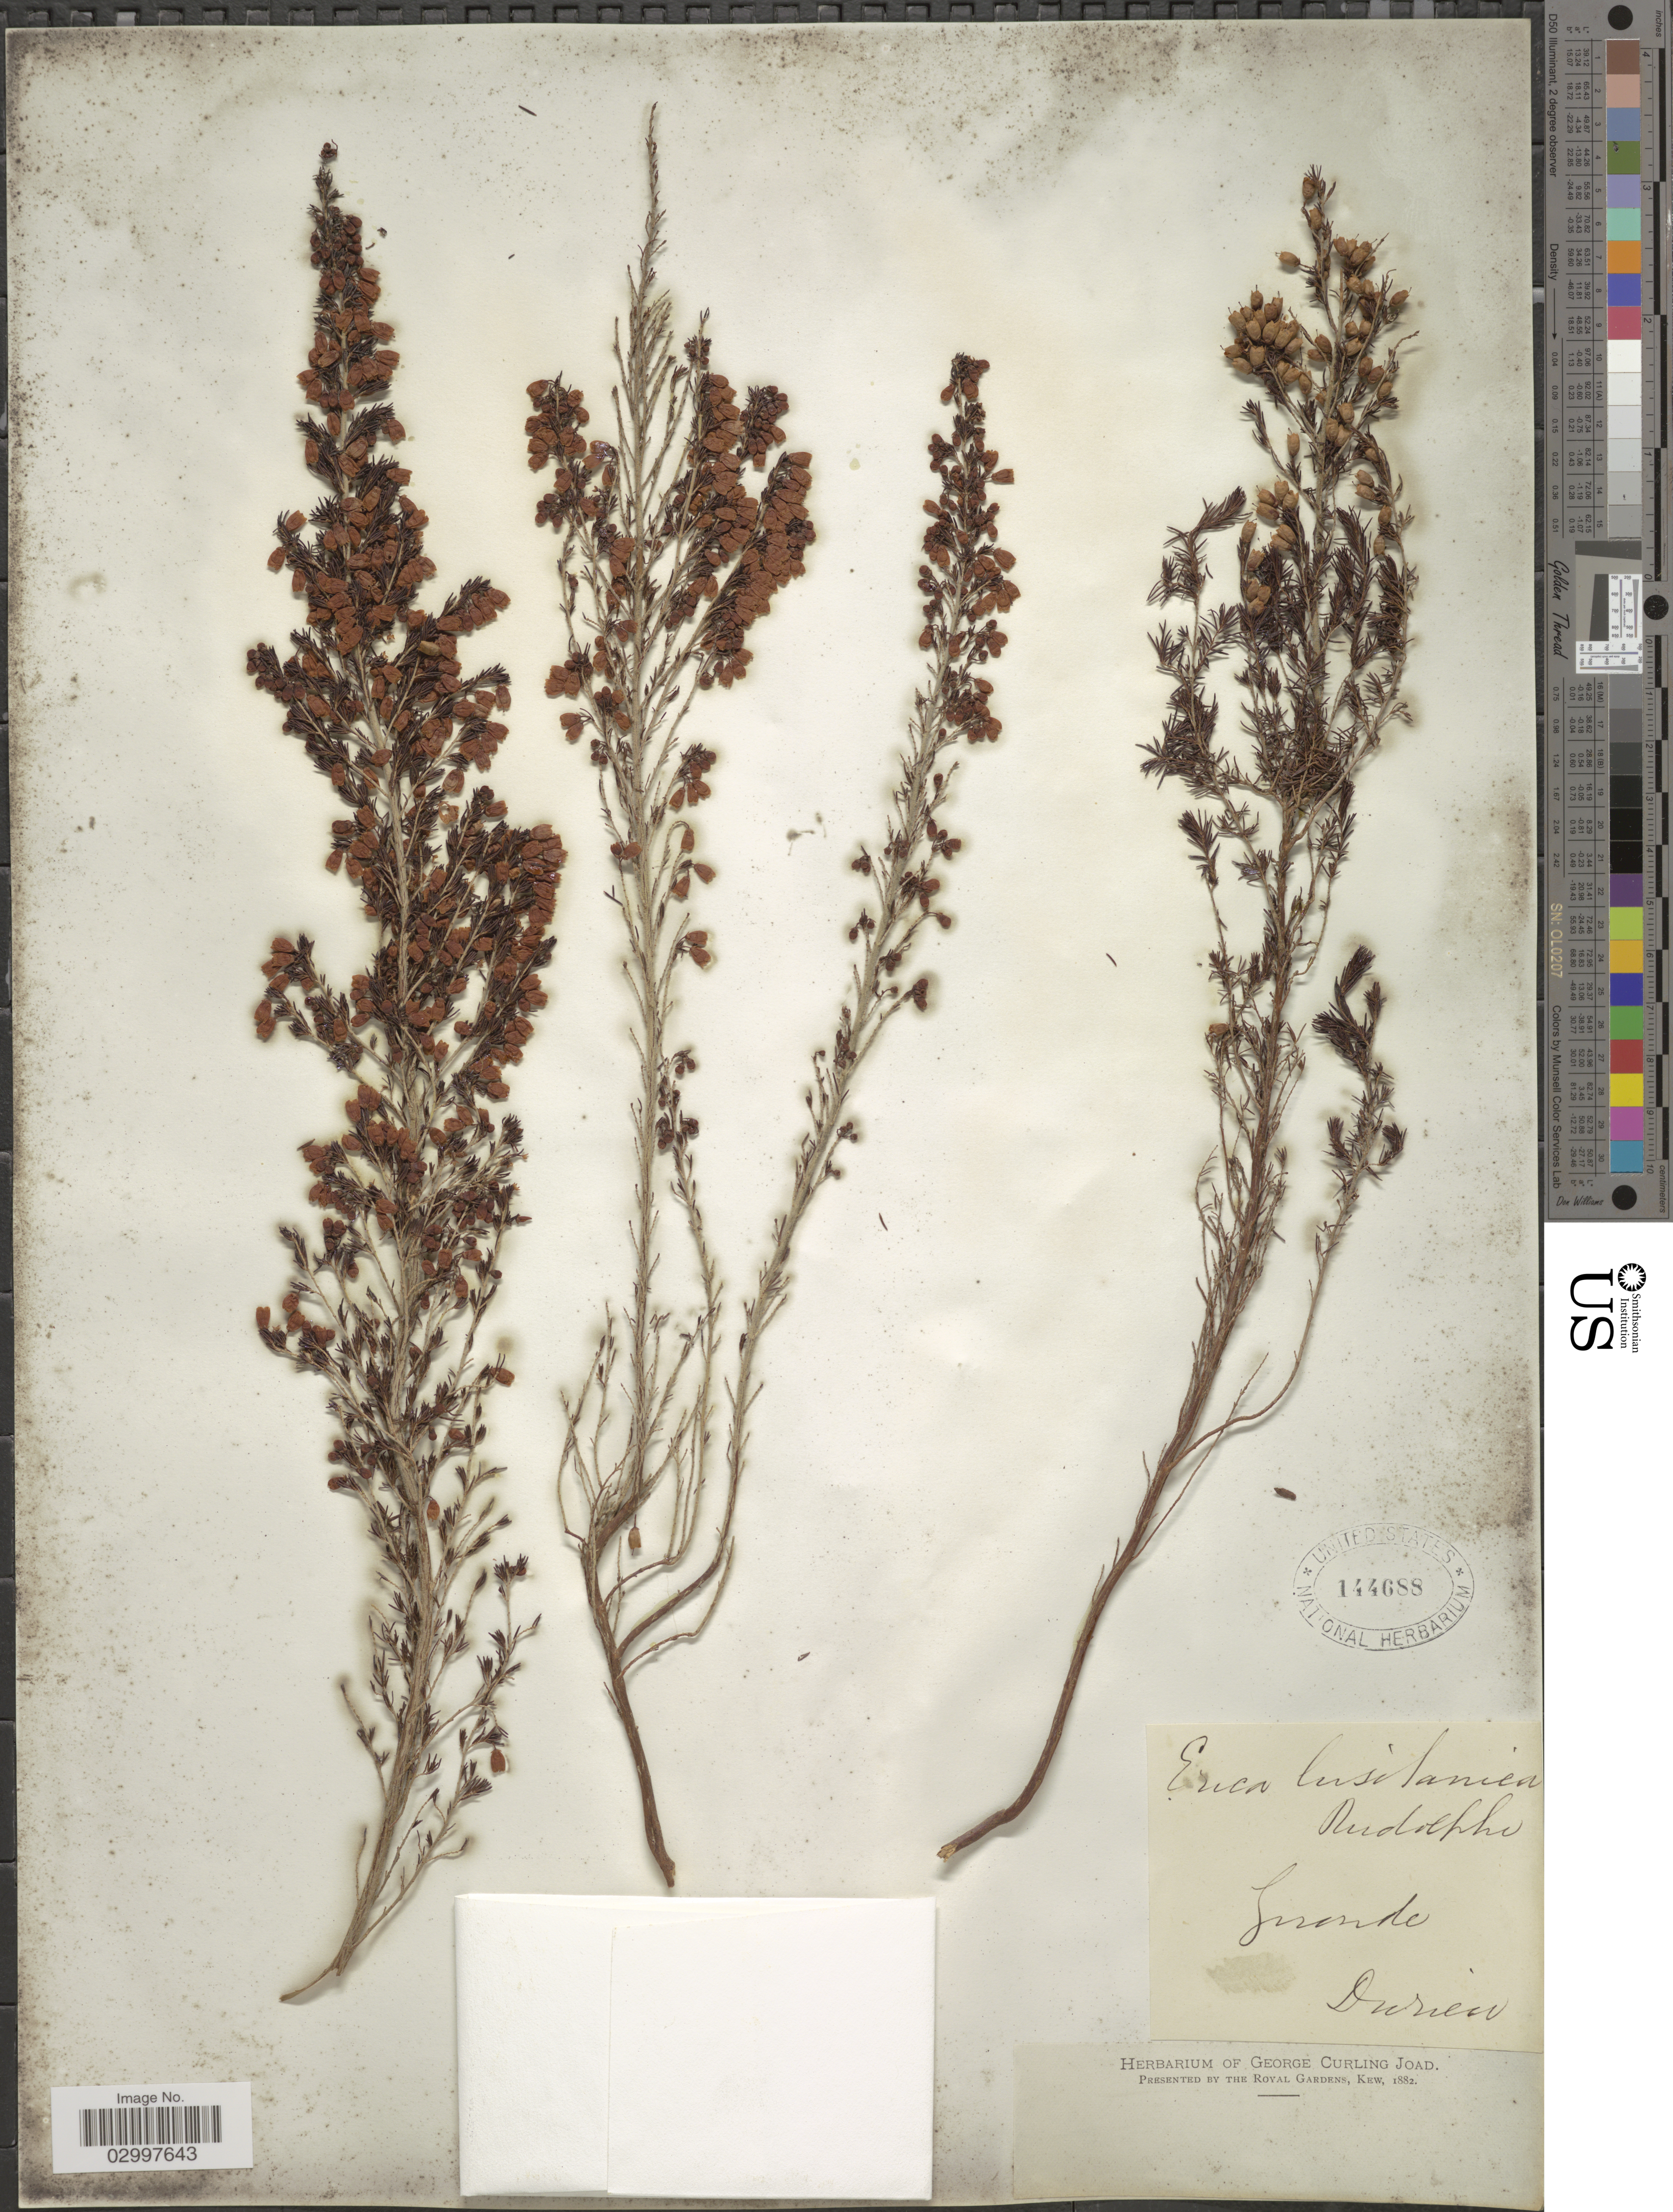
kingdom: Plantae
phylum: Tracheophyta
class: Magnoliopsida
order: Ericales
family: Ericaceae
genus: Erica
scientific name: Erica lusitanica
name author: Rudolphi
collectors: Durieu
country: France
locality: Gironde.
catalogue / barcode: US 144688